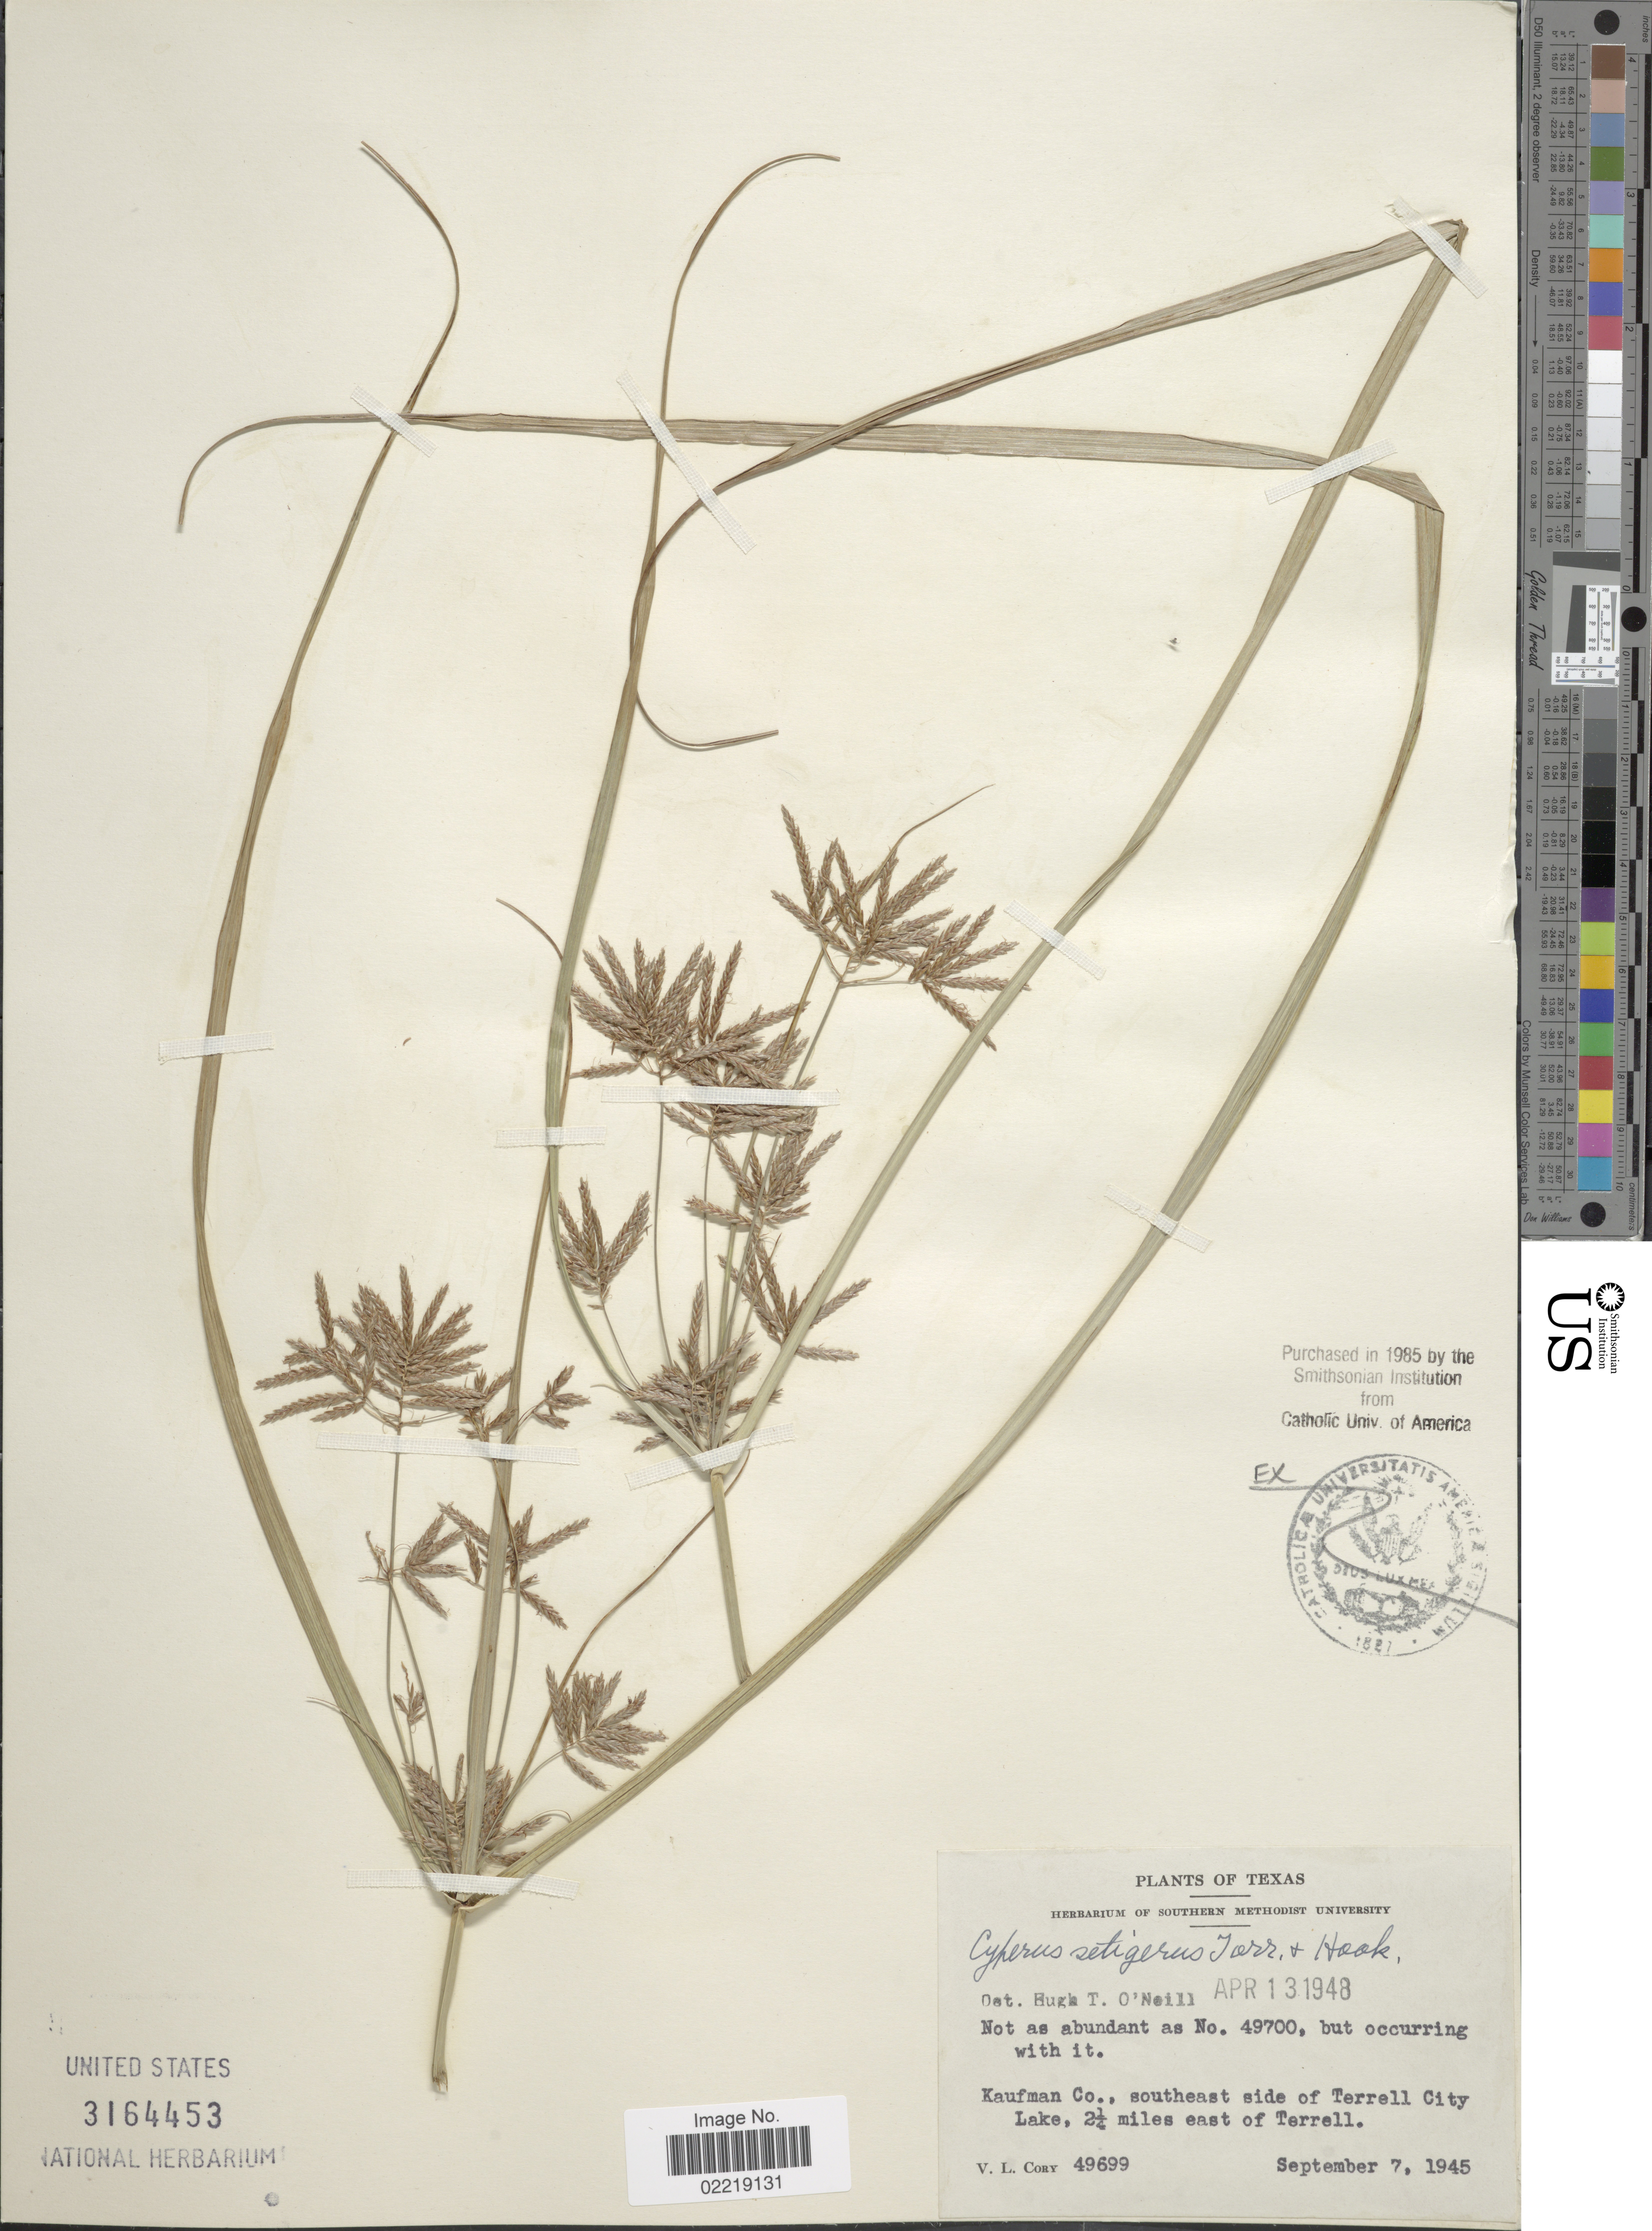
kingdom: Plantae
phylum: Tracheophyta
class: Liliopsida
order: Poales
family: Cyperaceae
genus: Cyperus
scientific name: Cyperus setigerus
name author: Torr. & Hook.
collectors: V. Cory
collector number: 49699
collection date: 1945-09-07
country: United States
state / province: Texas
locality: Kaufman Co., southeast side of Terrell City Lake, 2¼ miles east of Terrell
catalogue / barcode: US 3164453